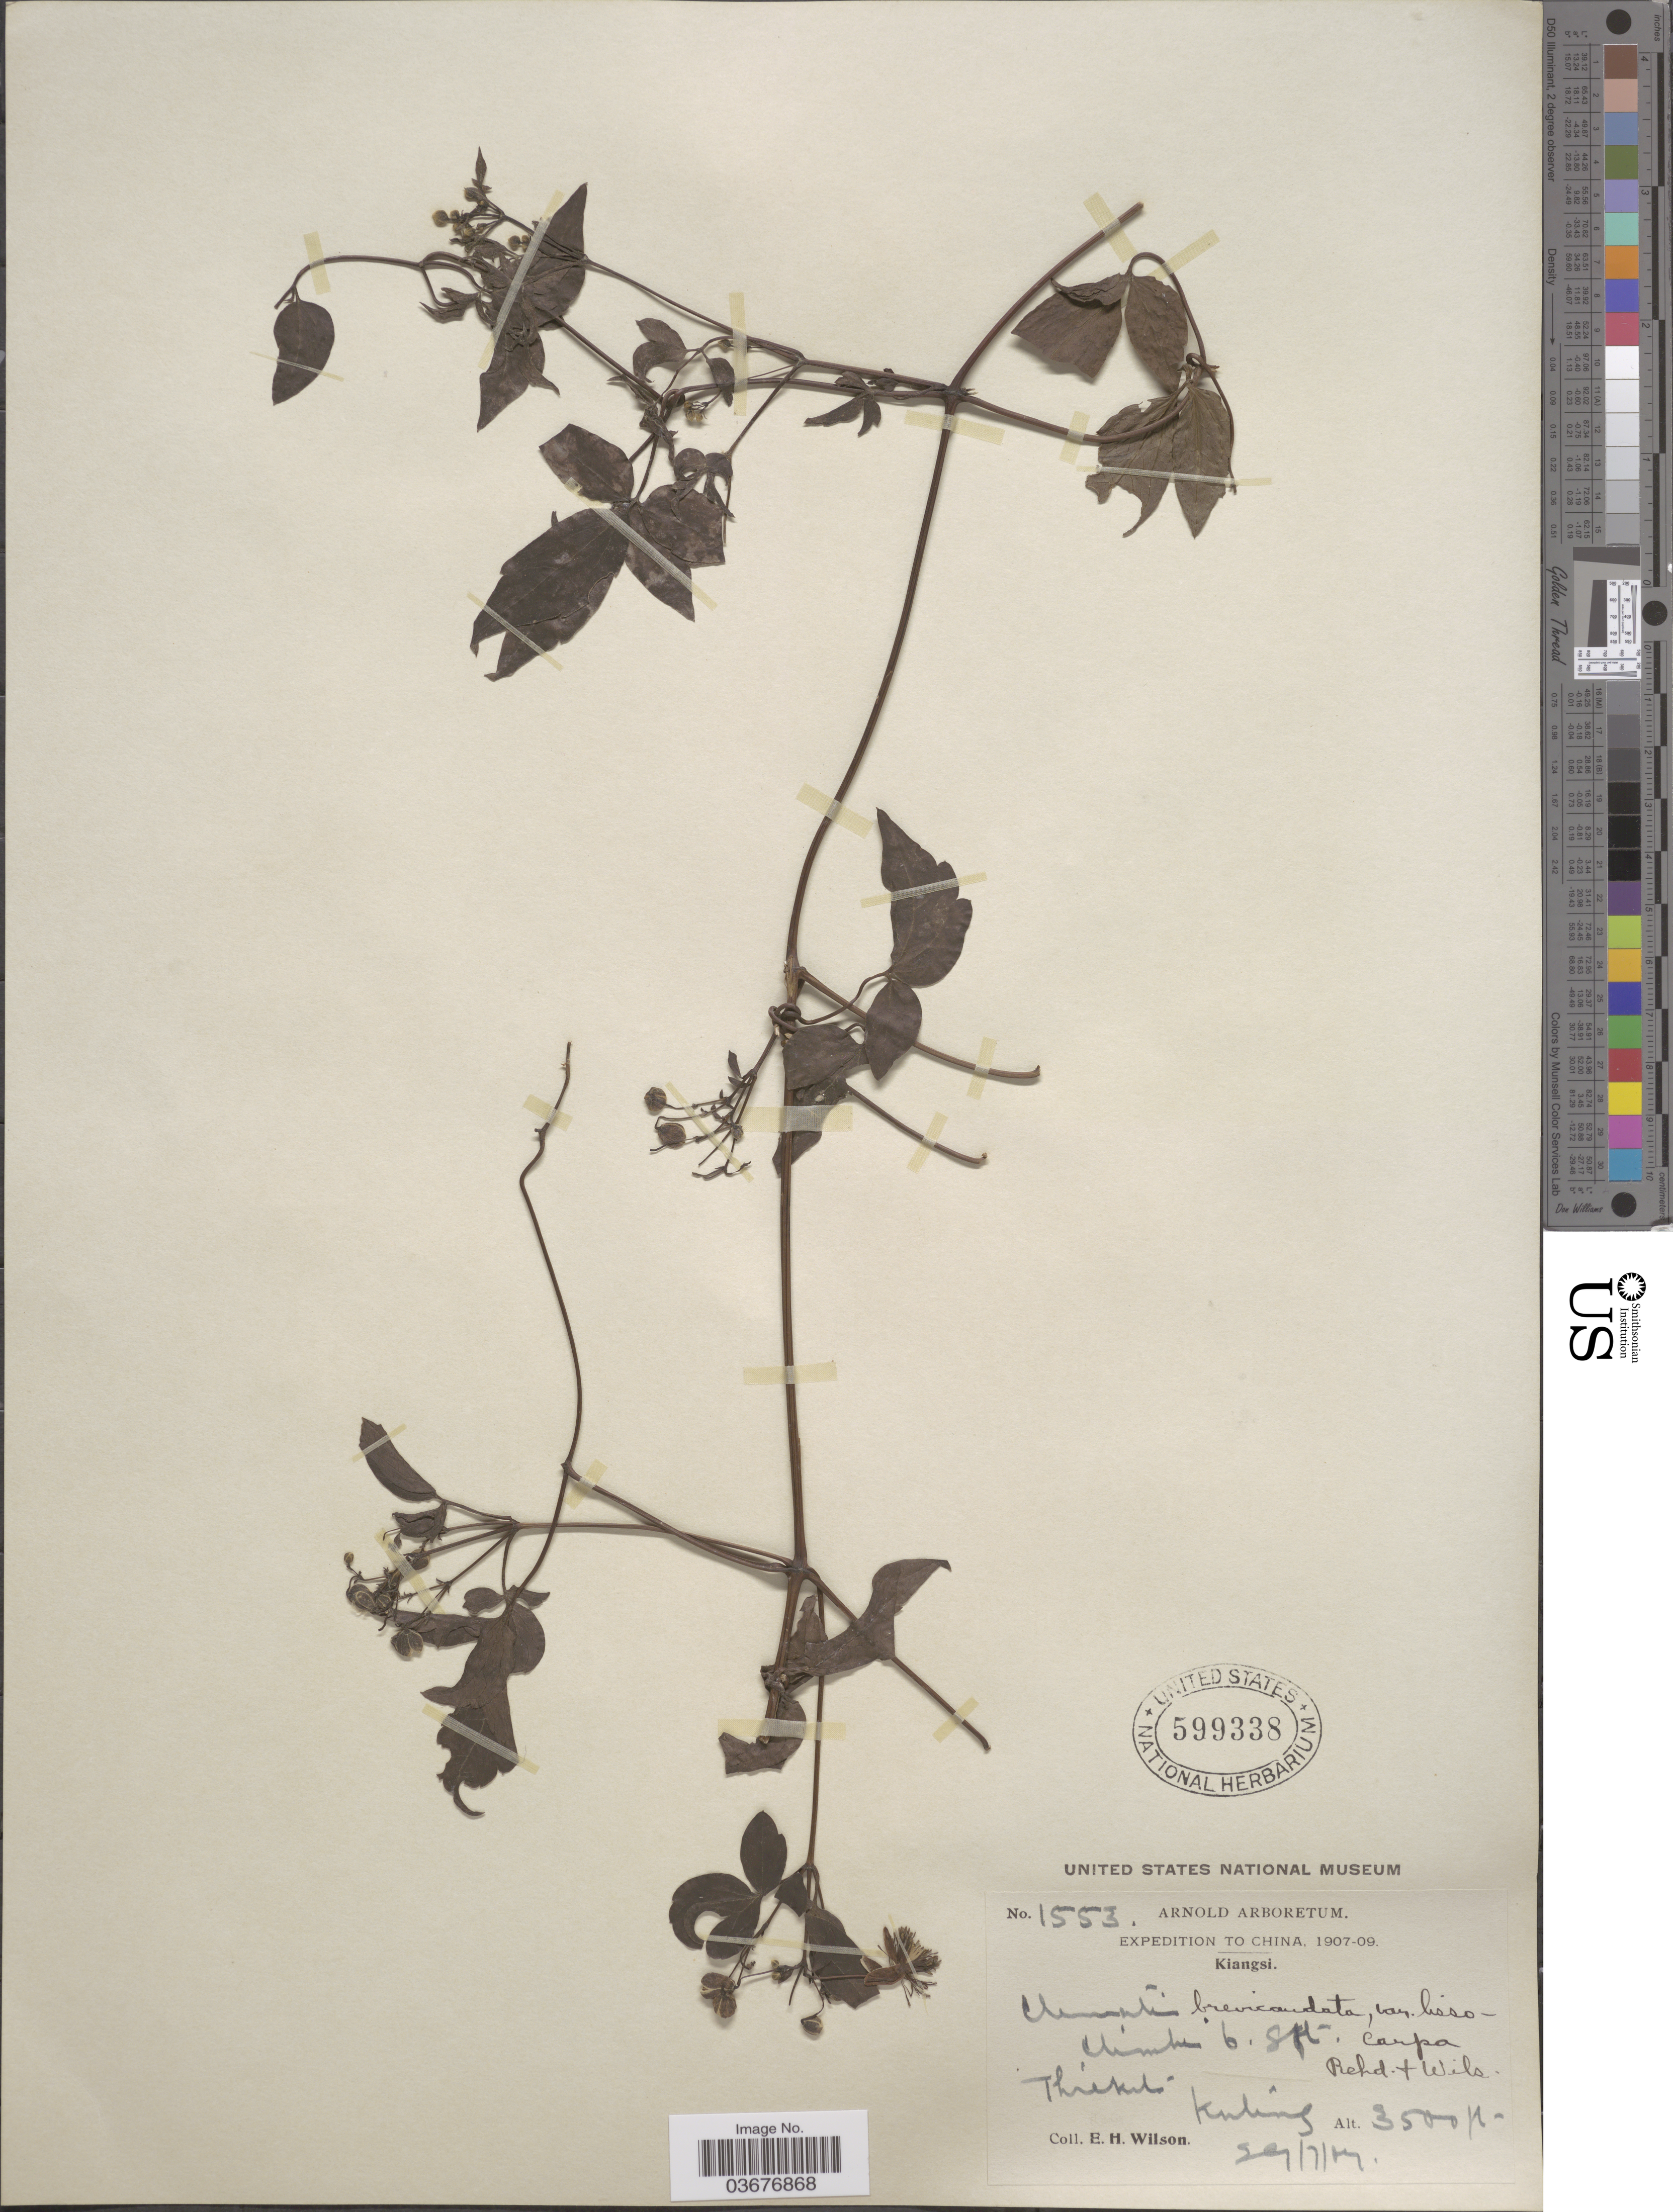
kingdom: Plantae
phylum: Tracheophyta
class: Magnoliopsida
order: Ranunculales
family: Ranunculaceae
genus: Clematis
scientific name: Clematis brevicaudata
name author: DC.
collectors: E. Wilson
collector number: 1553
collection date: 1907-07-29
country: China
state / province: Jiangxi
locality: Kiangsi. Kuling.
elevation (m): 1067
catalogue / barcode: US 599338